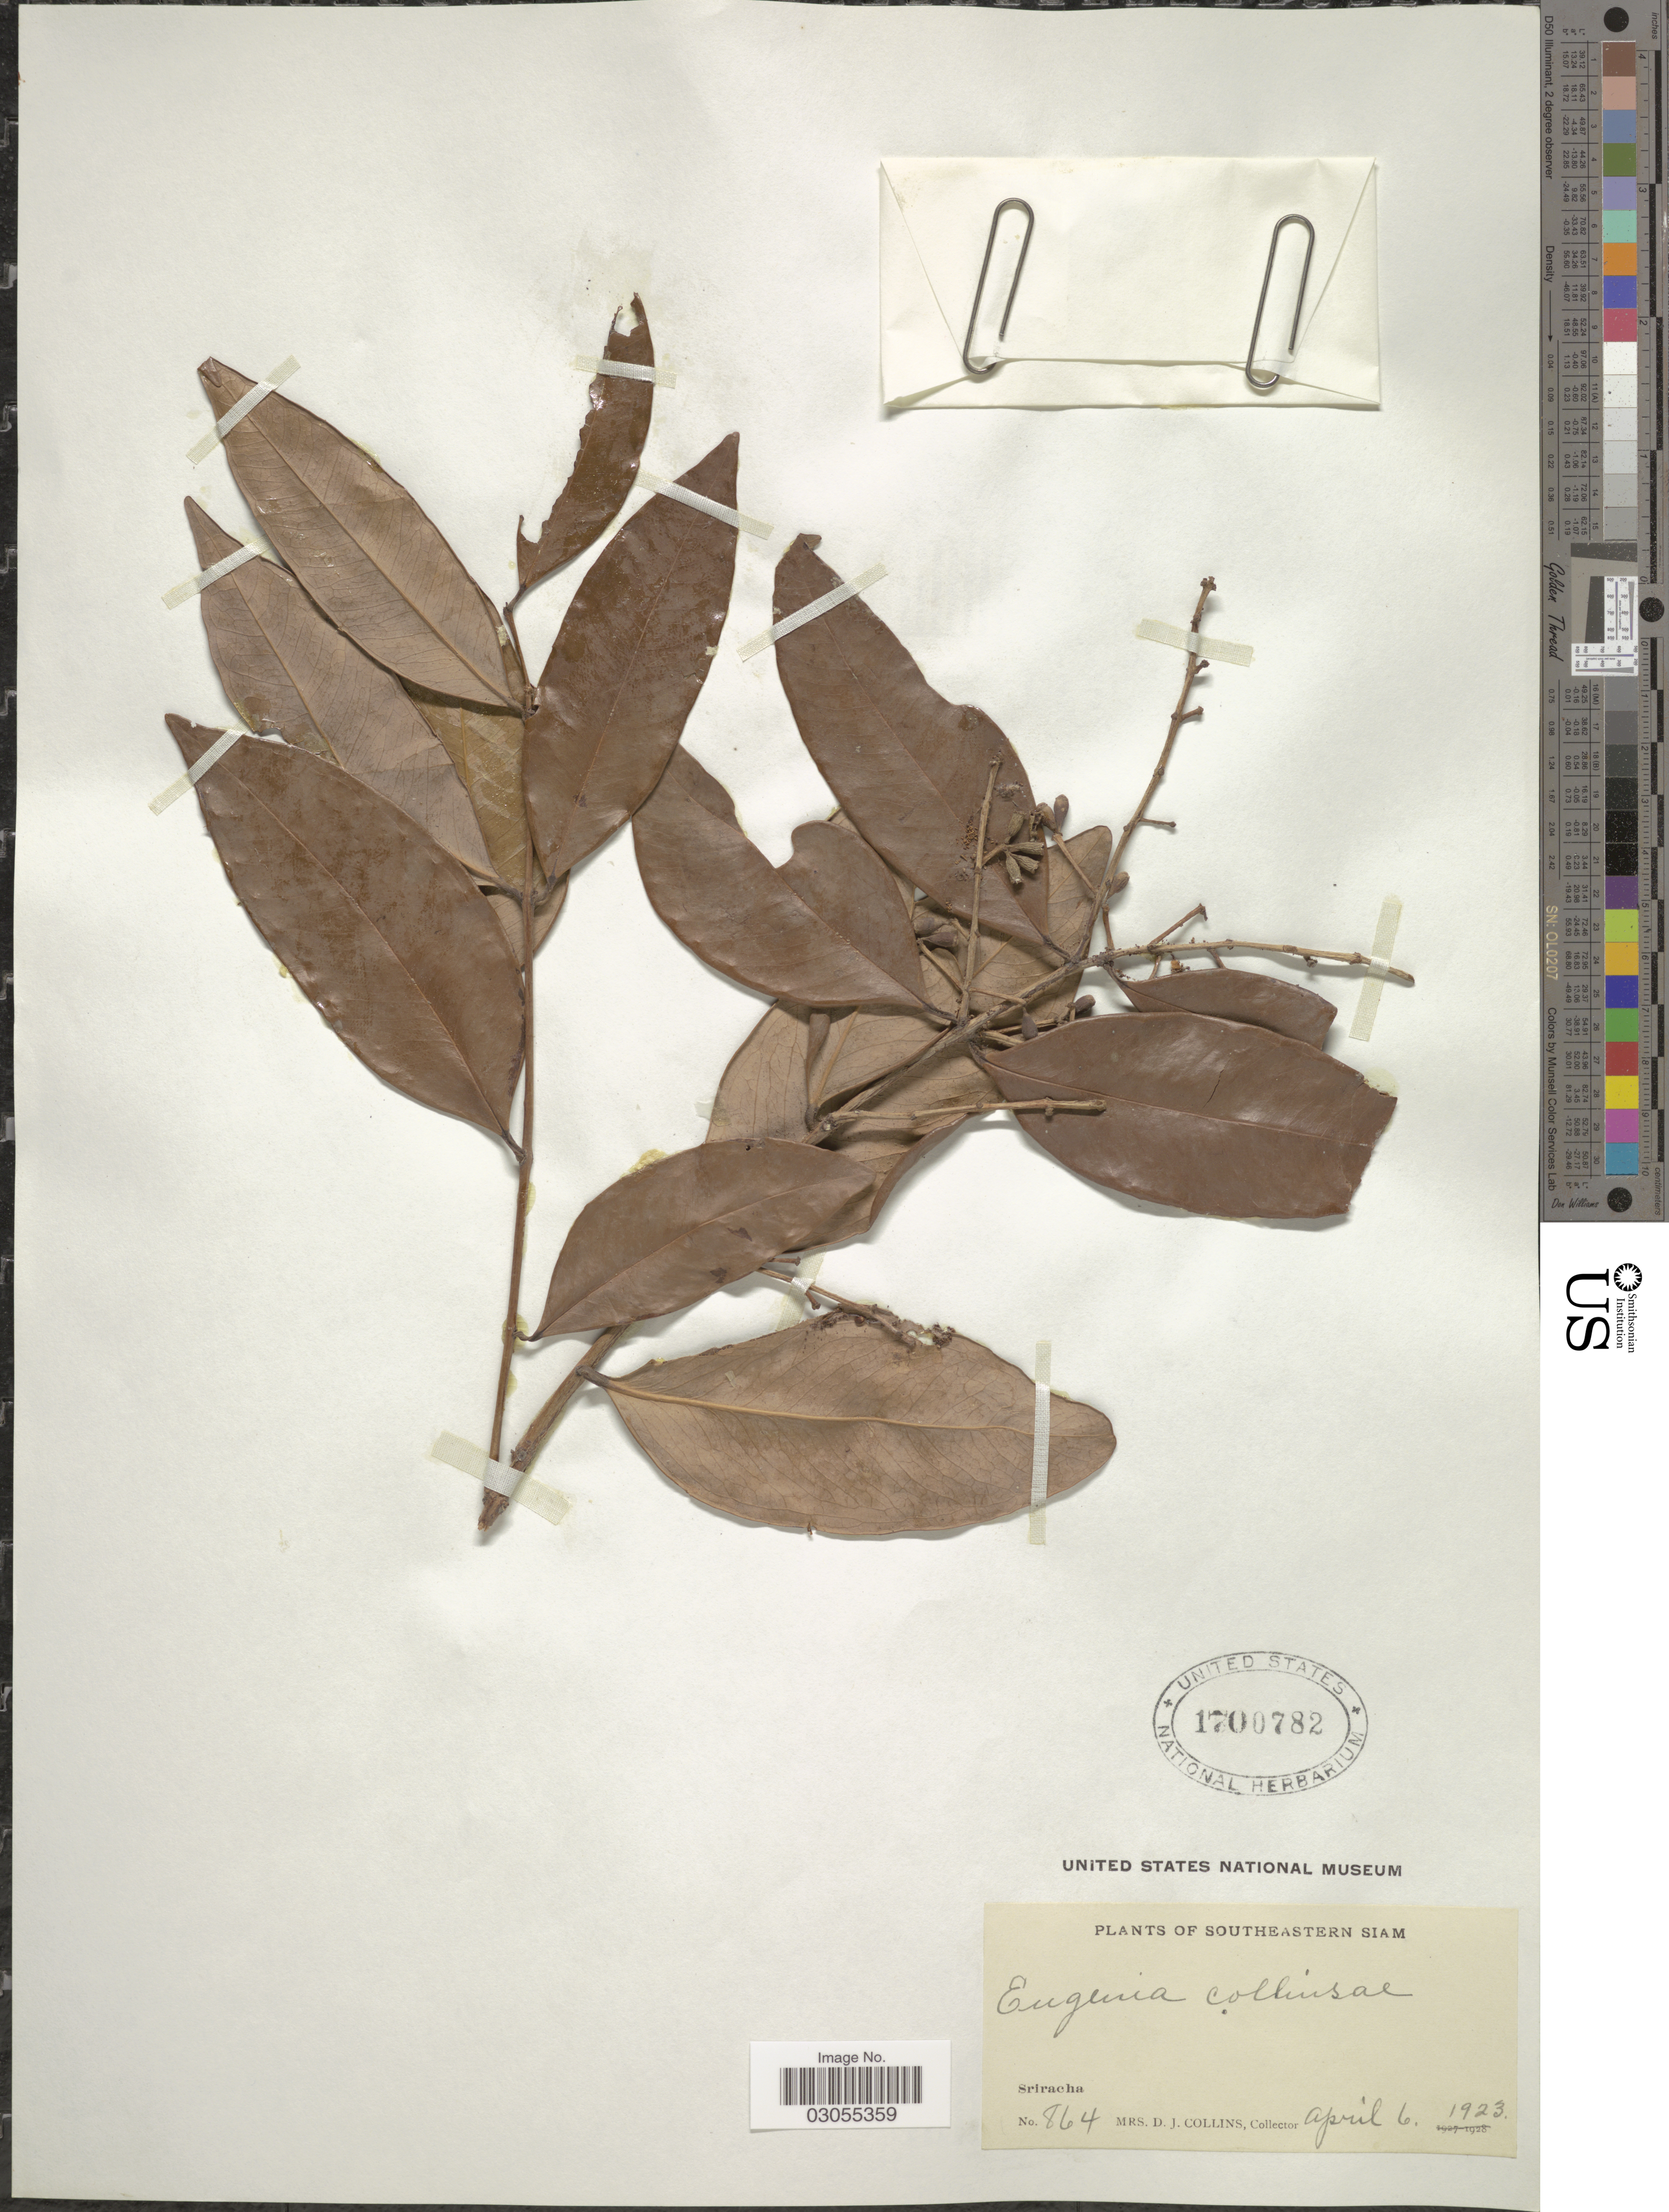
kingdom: Plantae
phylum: Tracheophyta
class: Magnoliopsida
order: Myrtales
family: Myrtaceae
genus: Syzygium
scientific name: Syzygium antisepticum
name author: (Blume) Merr. & L.M. Perry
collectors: Mrs. D. J. Collins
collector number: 864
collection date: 1923-04-06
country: Thailand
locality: Southeastern Siam. Sriracha.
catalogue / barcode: US 1700782